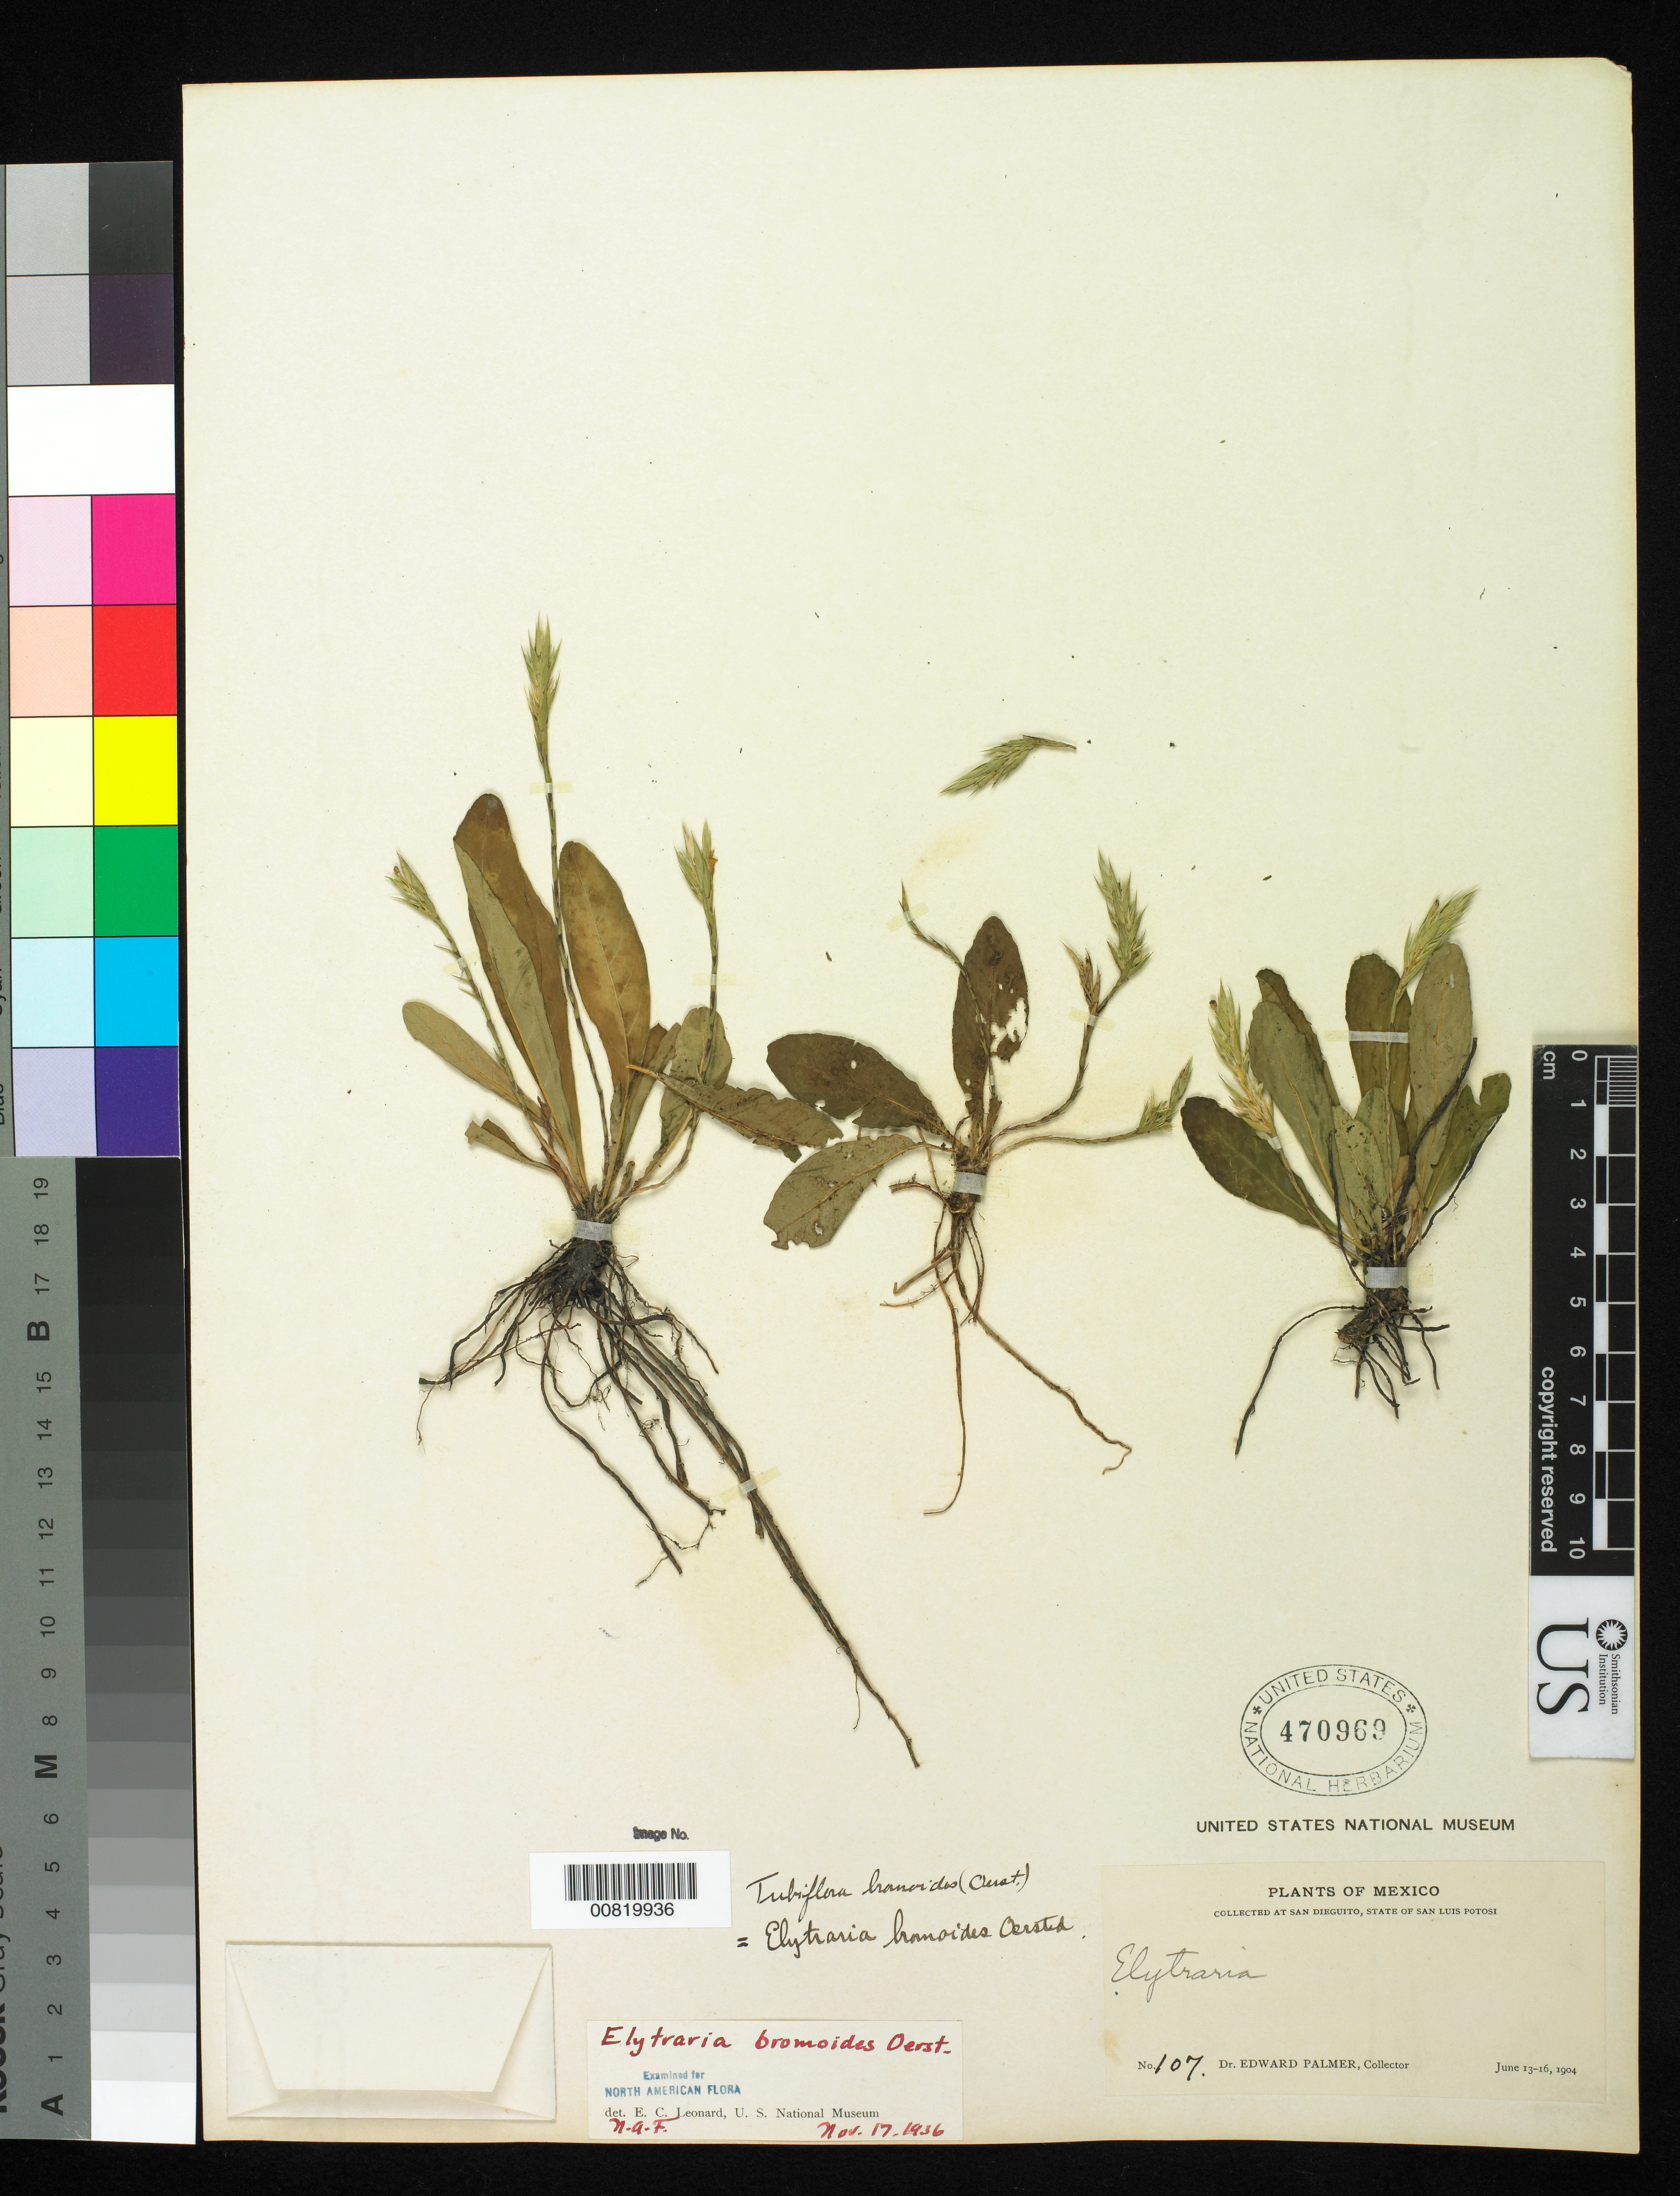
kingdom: Plantae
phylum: Tracheophyta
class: Magnoliopsida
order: Lamiales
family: Acanthaceae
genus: Elytraria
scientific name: Elytraria bromoides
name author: Oerst.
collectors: E. Palmer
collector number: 107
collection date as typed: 13 Jun 1904 to 16 Jun 1904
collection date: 1904-06-13/1904-06-16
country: Mexico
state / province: San Luis Potosí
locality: San Dieguito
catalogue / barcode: US 470969